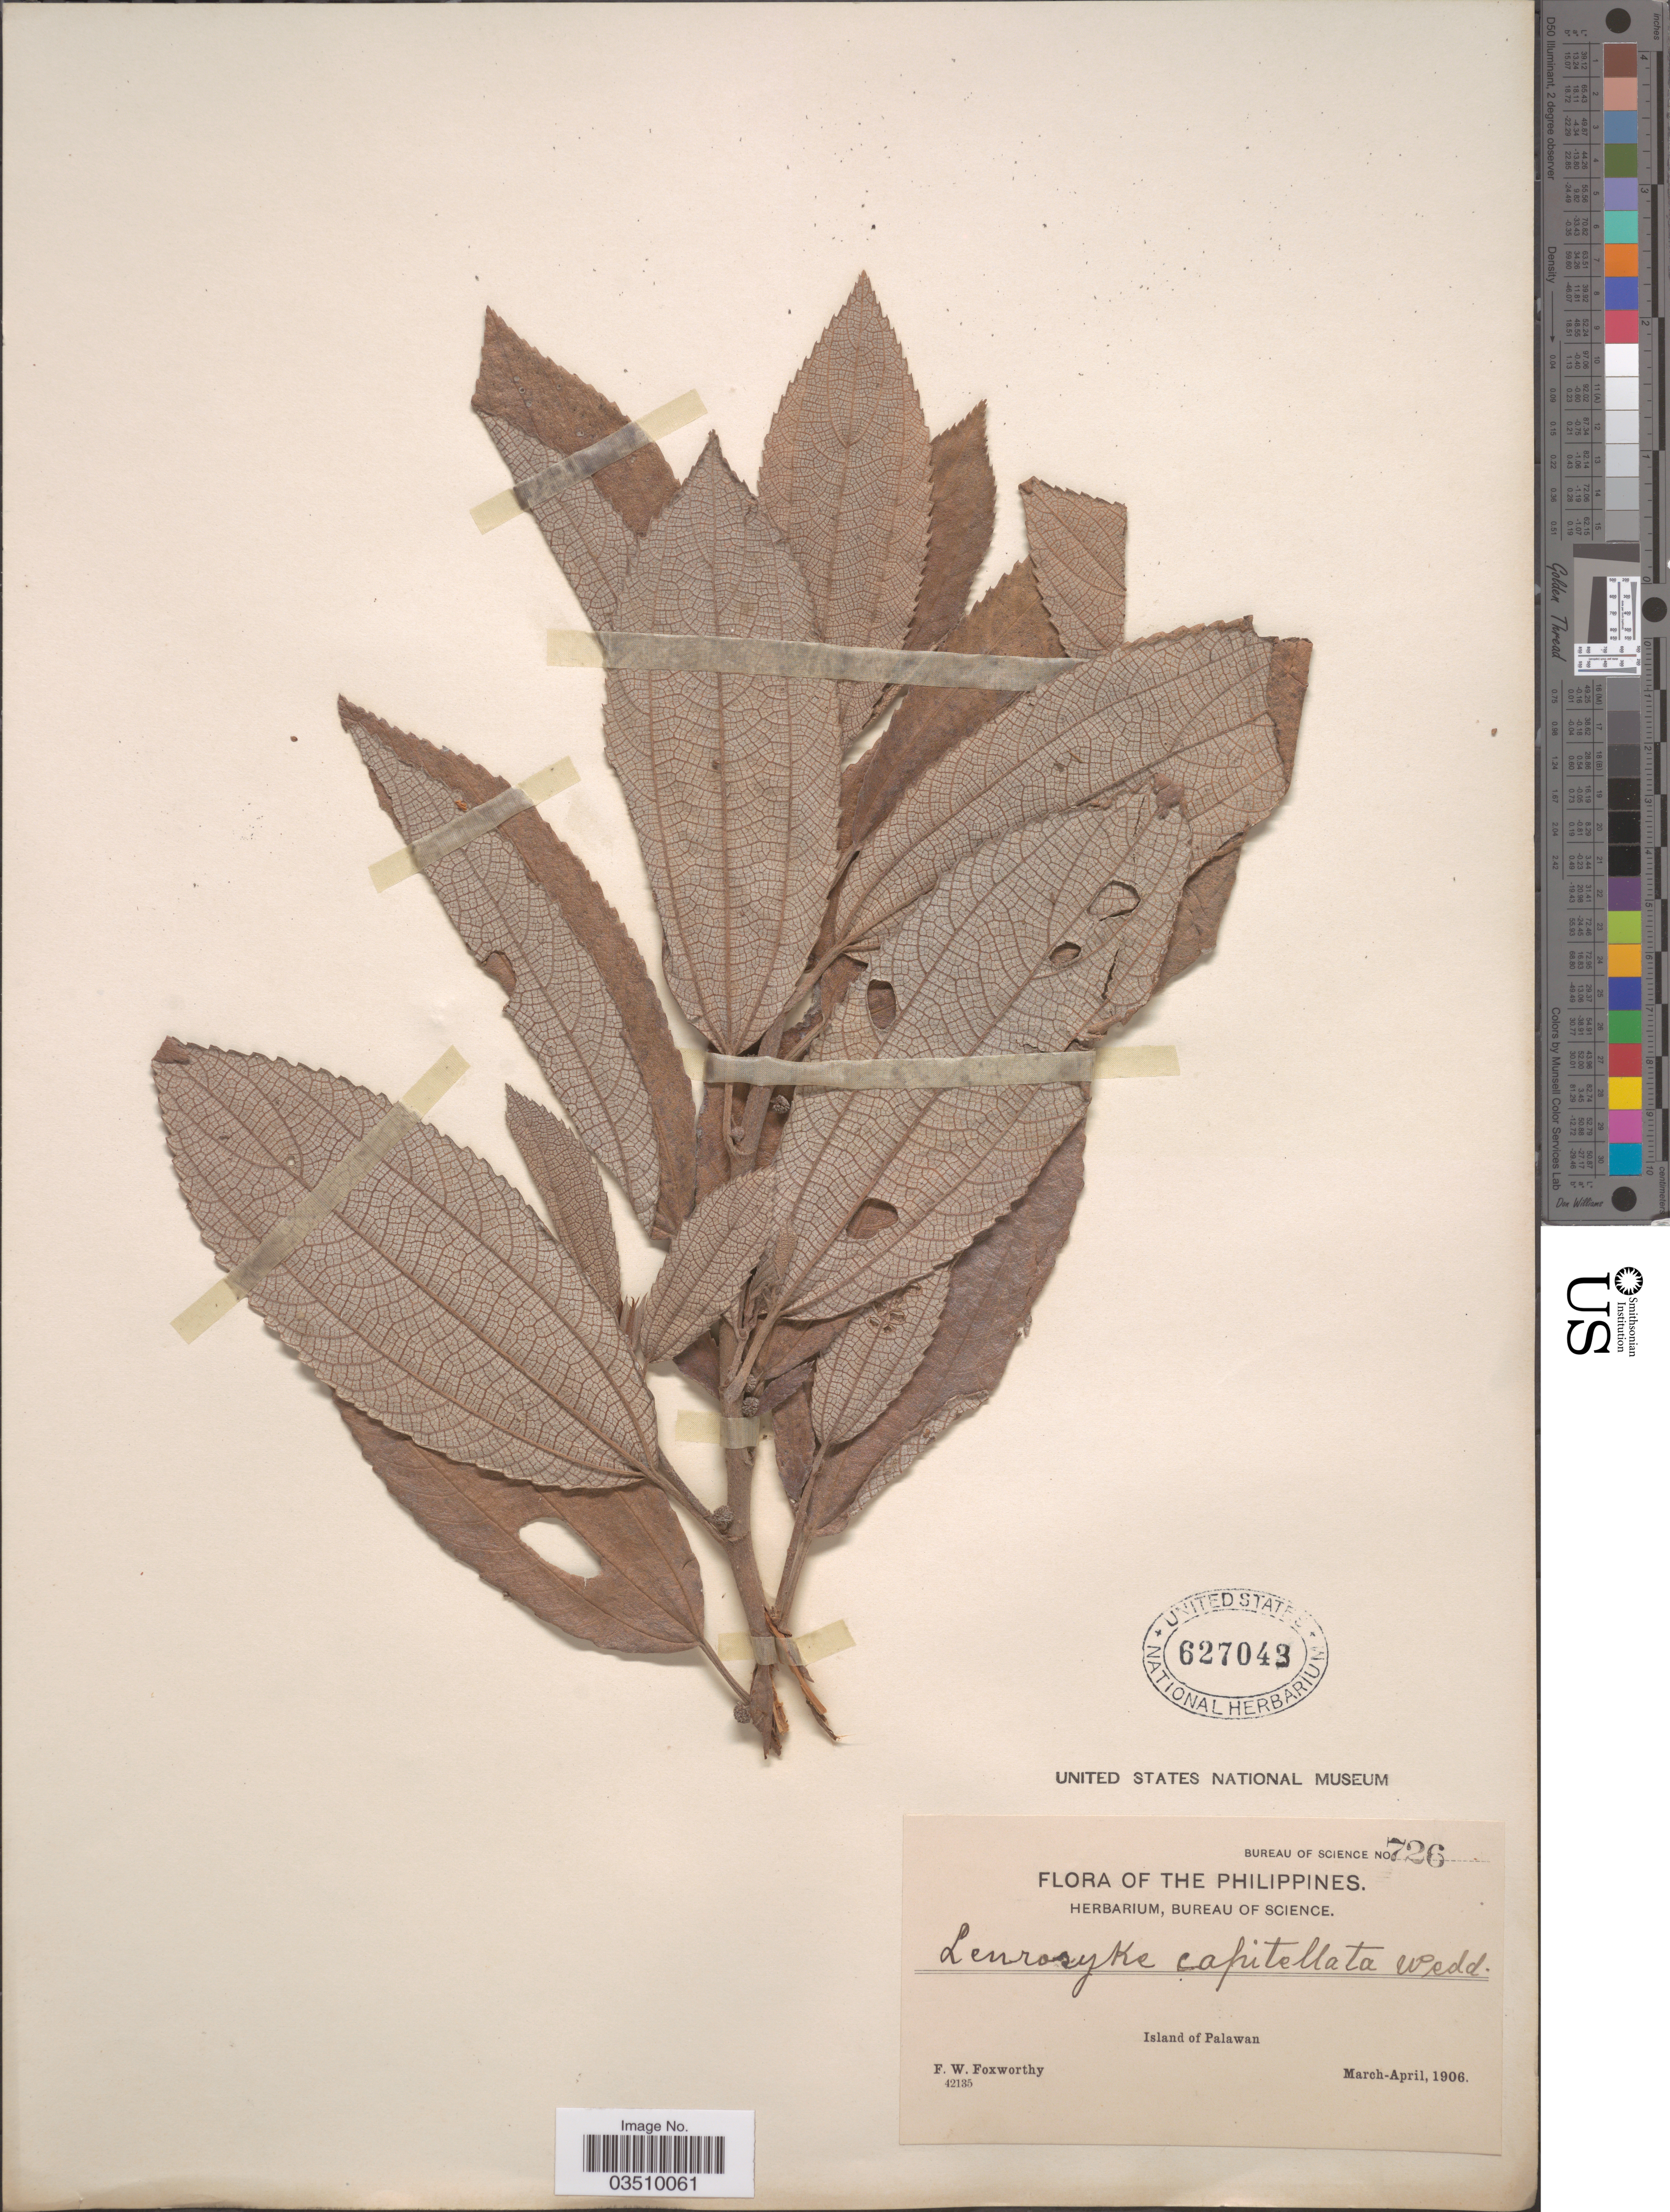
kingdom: Plantae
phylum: Tracheophyta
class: Magnoliopsida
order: Rosales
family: Urticaceae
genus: Leucosyke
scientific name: Leucosyke capitellata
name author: (Poir.) Wedd.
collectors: F. W. Foxworthy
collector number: Bureau of Science 726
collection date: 1906-03/1906-04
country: Philippines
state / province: Mimaropa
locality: Island of Palawan.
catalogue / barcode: US 627043